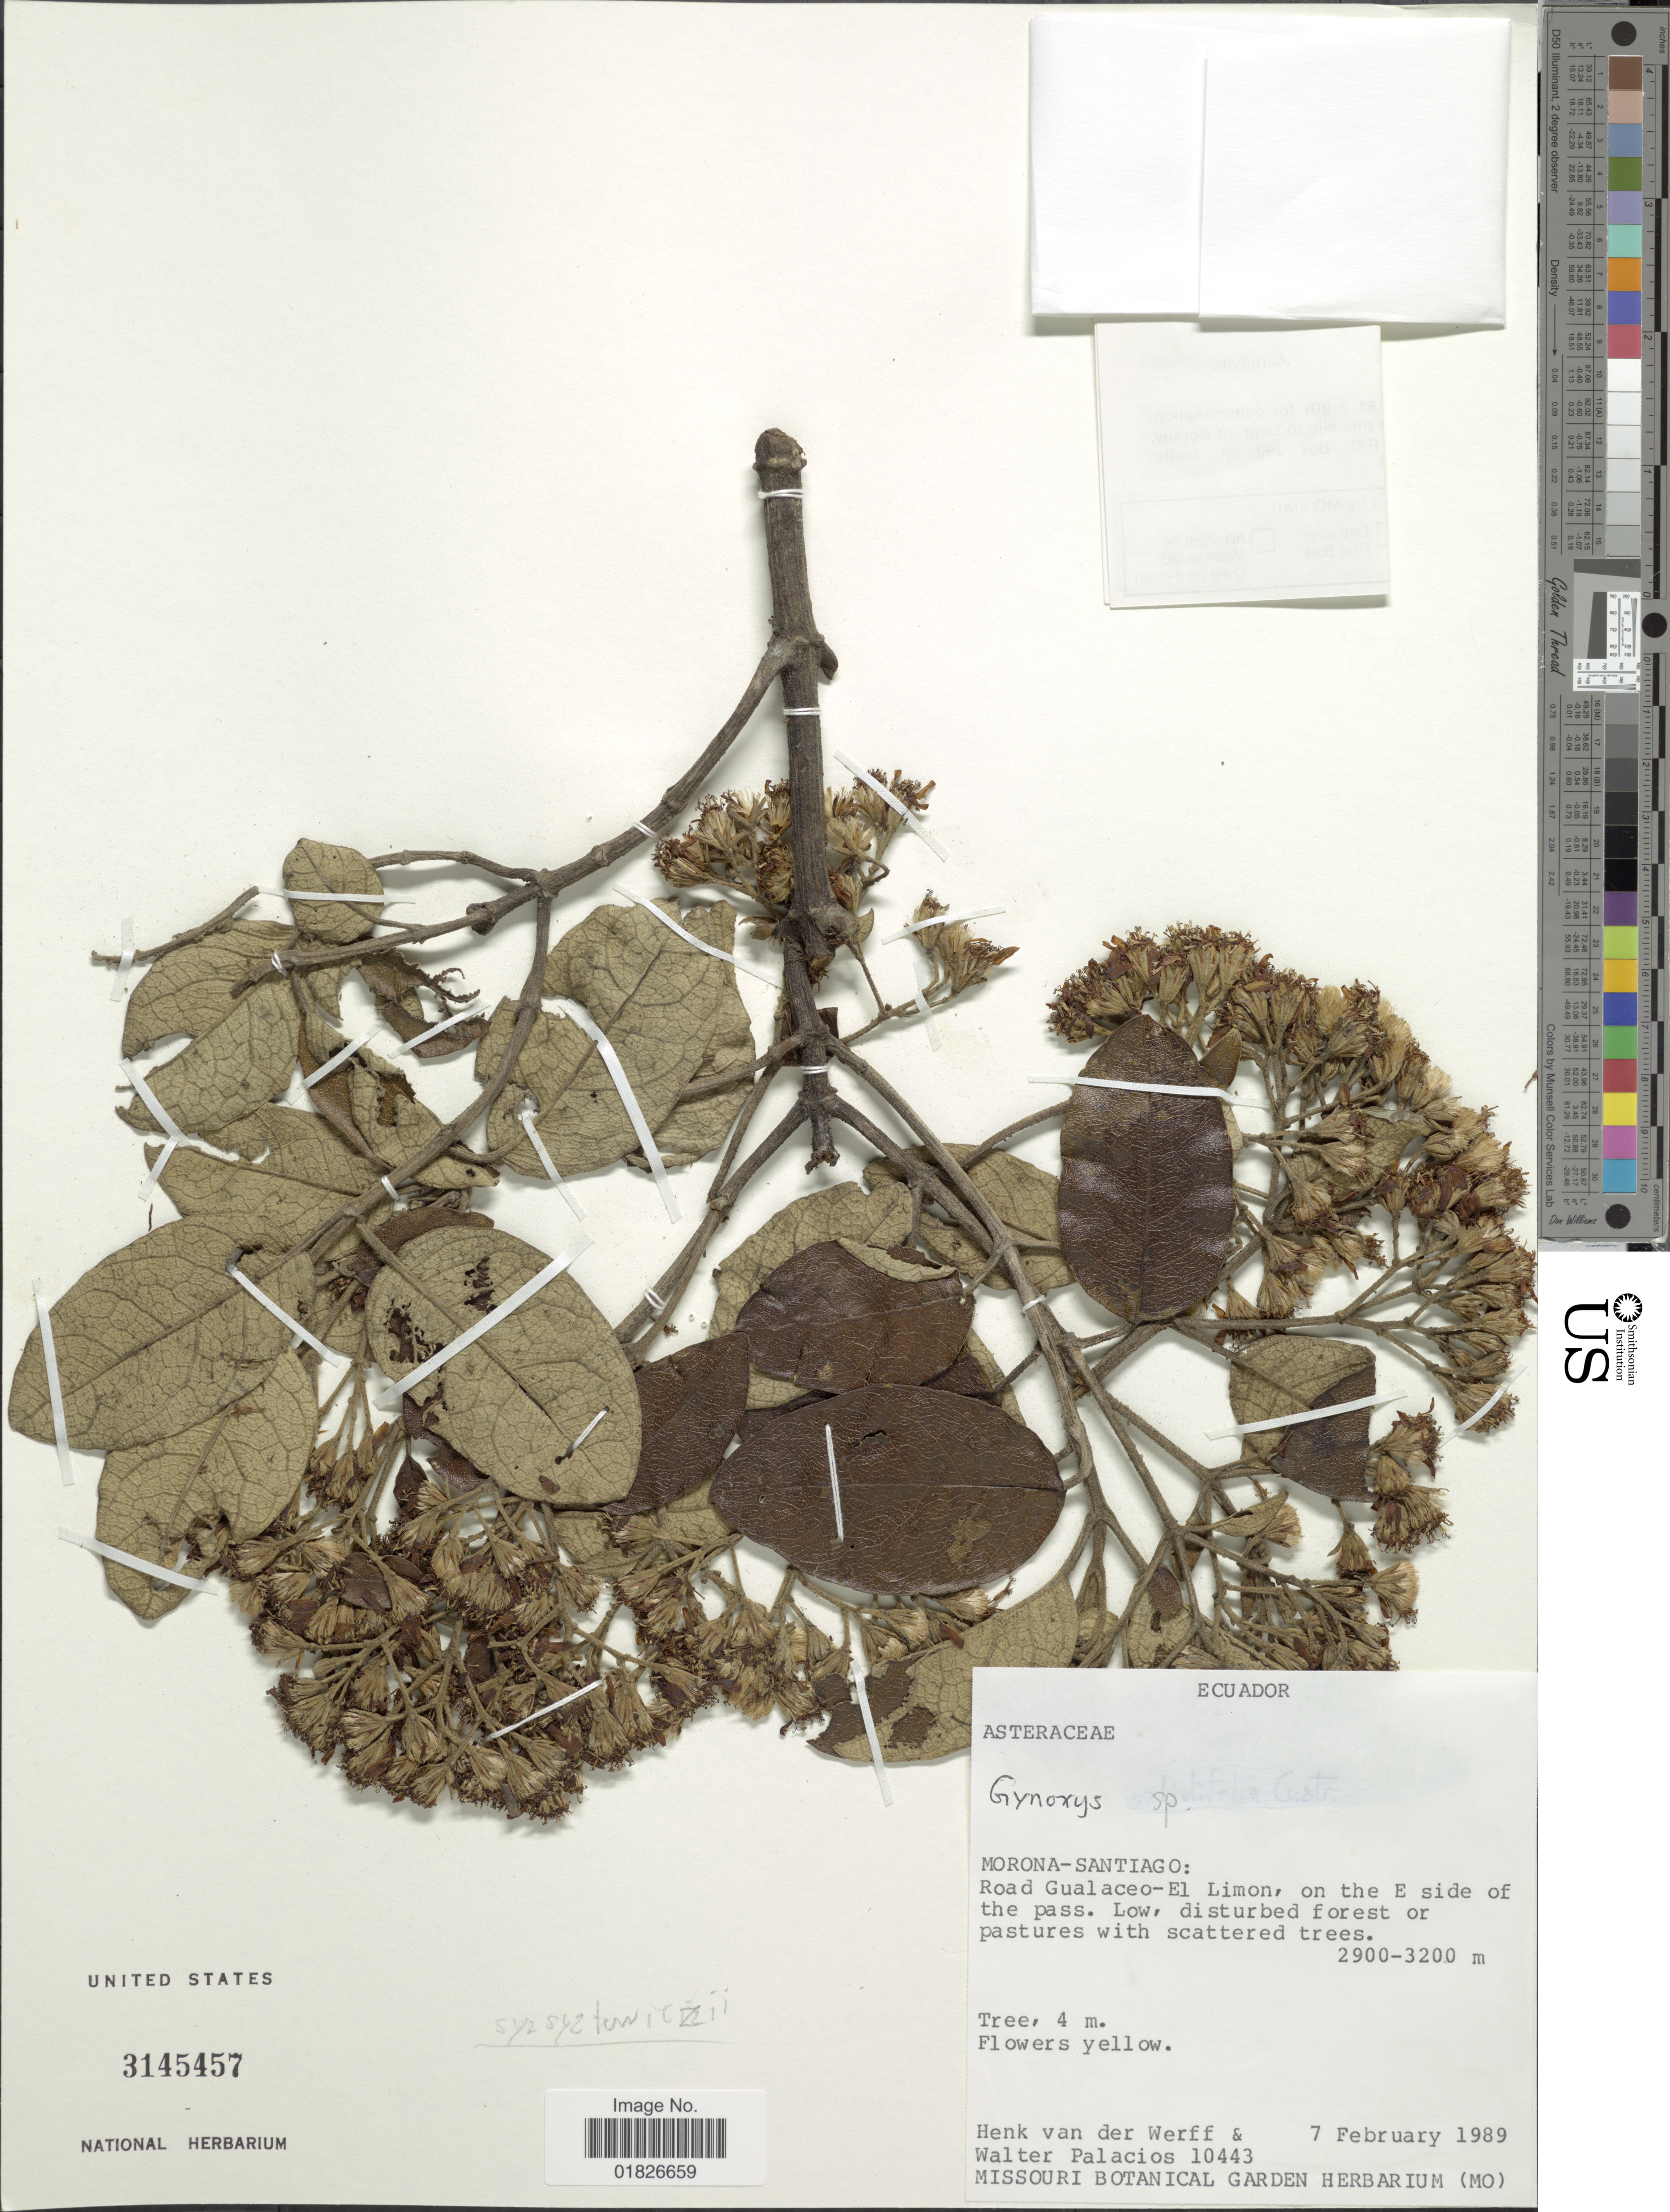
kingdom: Plantae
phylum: Tracheophyta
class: Magnoliopsida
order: Asterales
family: Asteraceae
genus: Gynoxys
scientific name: Gynoxys szyszylowiczii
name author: Hieron.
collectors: H. van der Werff & W. Palacios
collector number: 10443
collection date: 1989-02-07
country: Ecuador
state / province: Morona-Santiago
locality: Road Gualaceo-El Limon, on the E side of the pass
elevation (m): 2900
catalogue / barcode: US 3145457